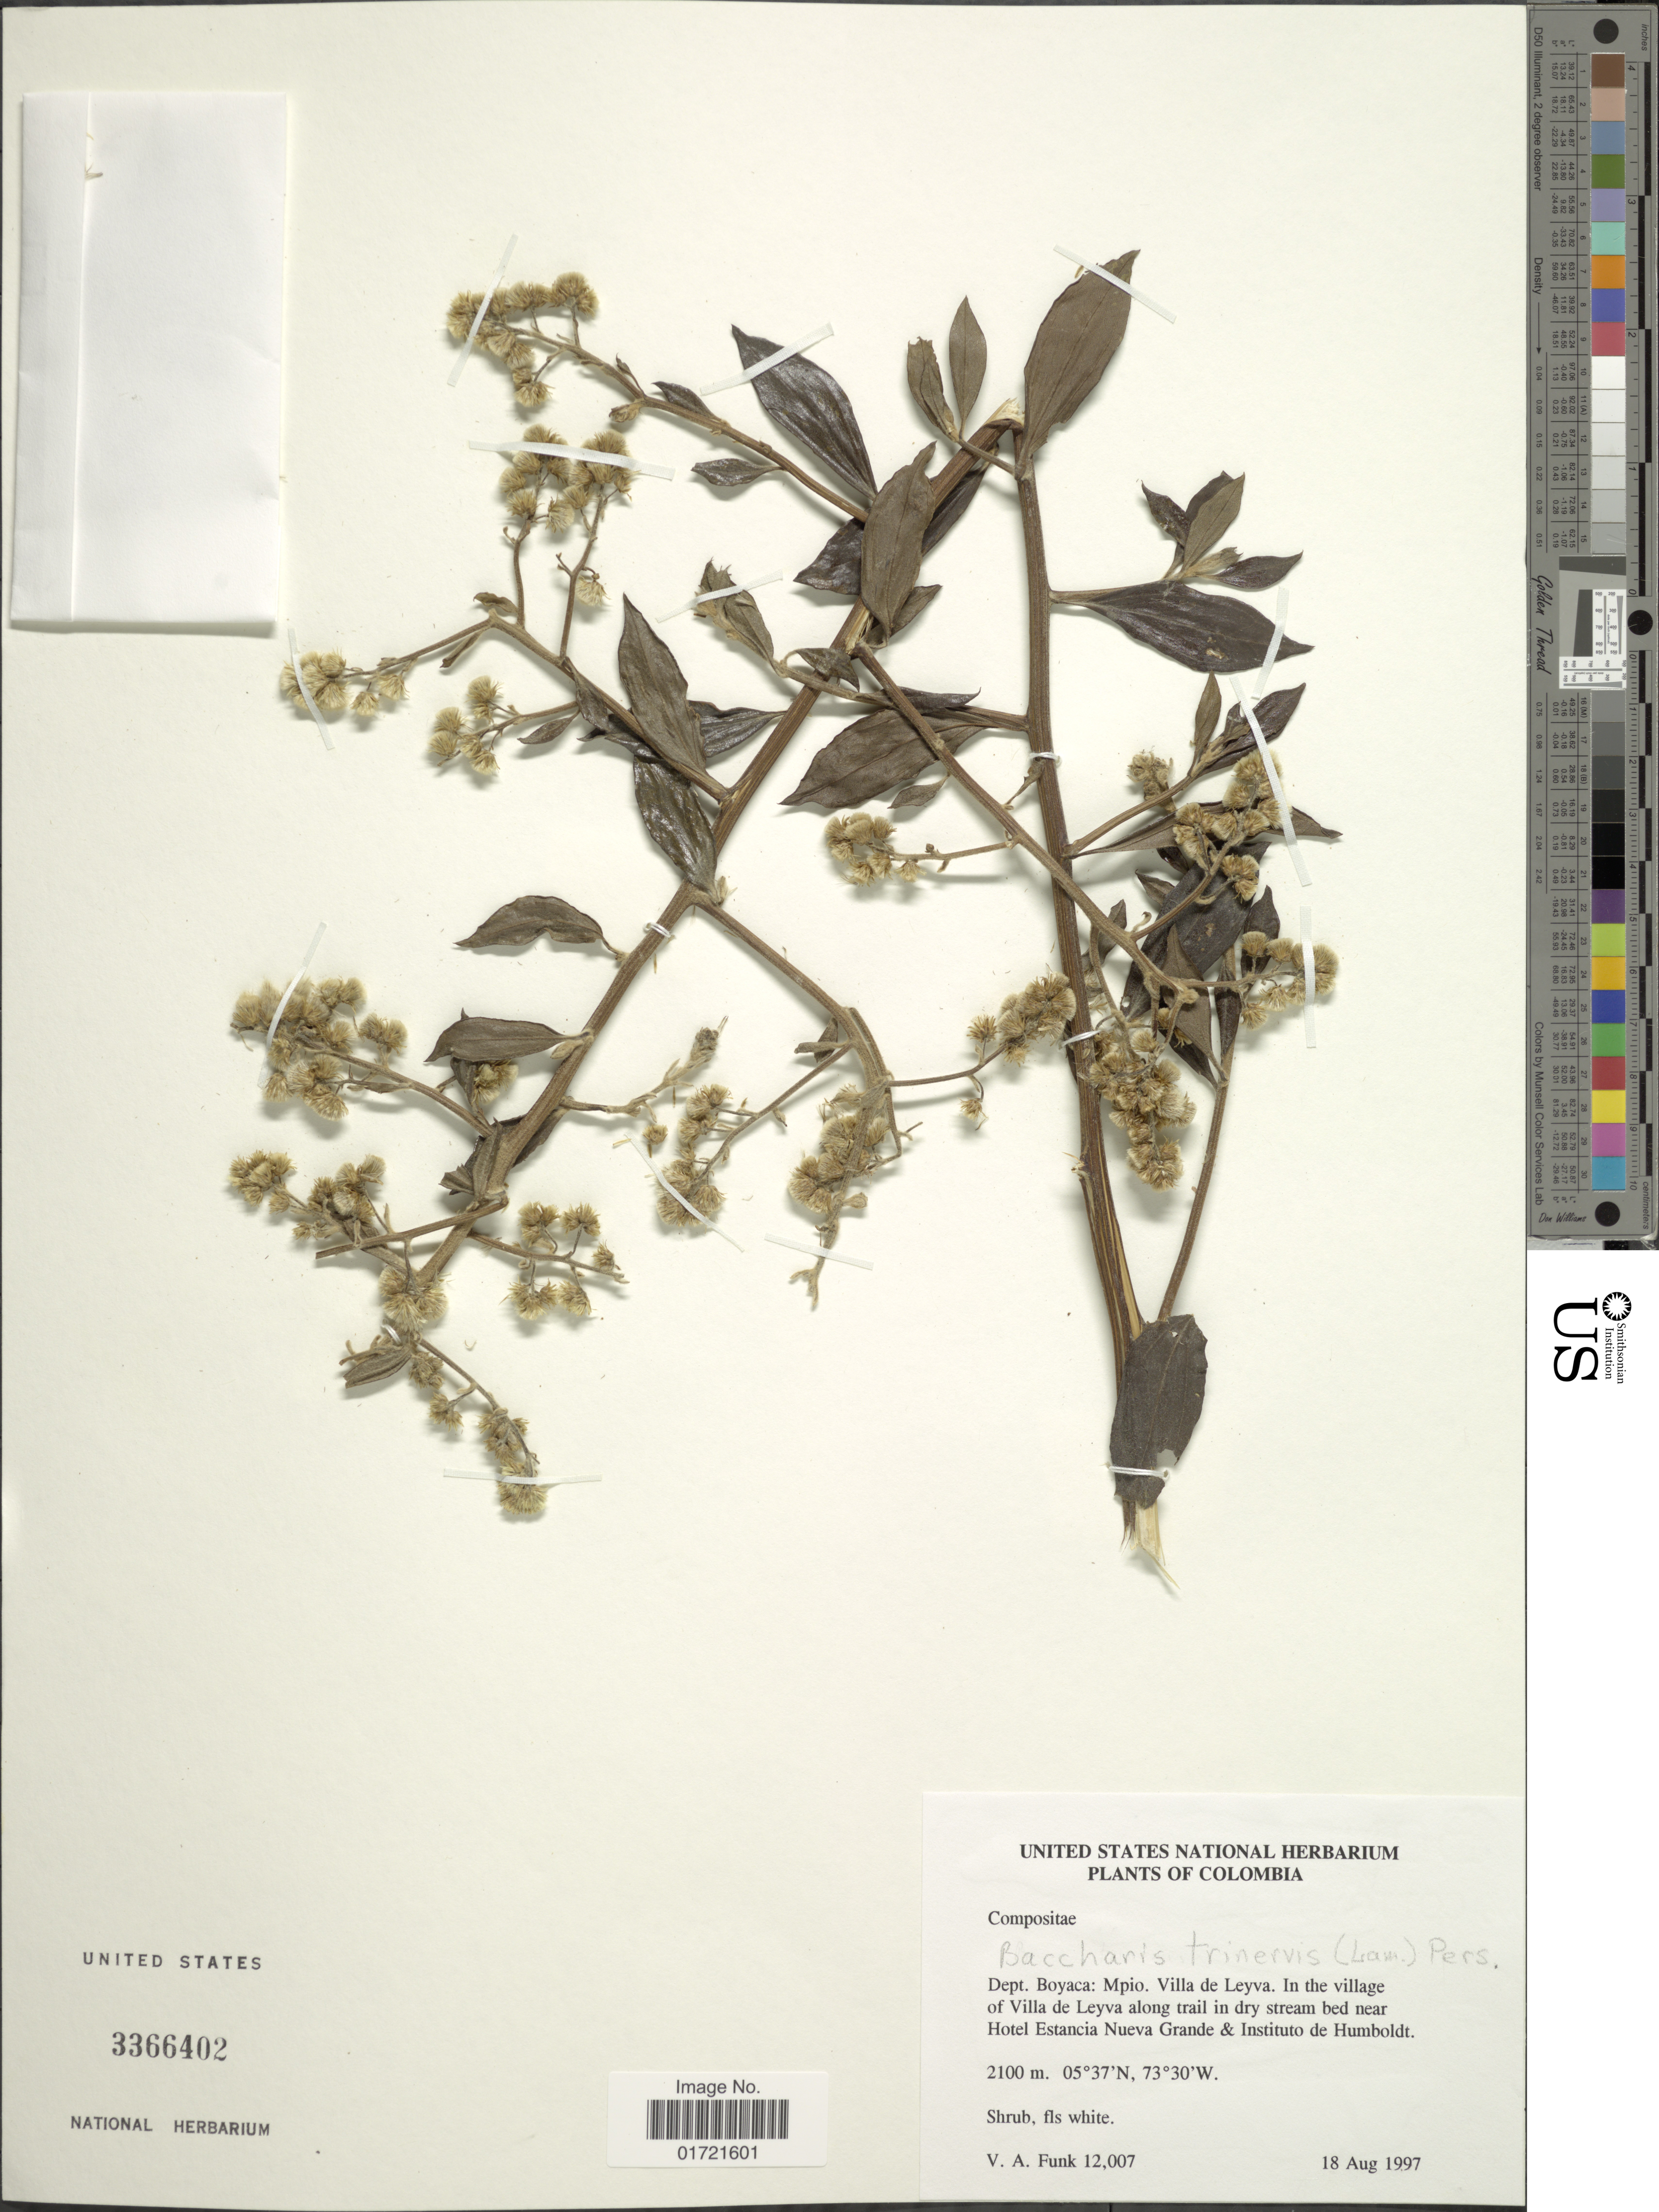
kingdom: Plantae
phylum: Tracheophyta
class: Magnoliopsida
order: Asterales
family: Asteraceae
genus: Baccharis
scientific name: Baccharis trinervis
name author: (Lam.) Pers.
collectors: V. Funk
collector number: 12007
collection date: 1997-08-18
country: Colombia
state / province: Boyacá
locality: Mpio. Villa de Leyva. In the village of Villa de Leyva along trail in dry stream bed near Hotel Estancia Nueva Grande & Instituto de Humboldt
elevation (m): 2100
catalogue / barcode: US 3366402